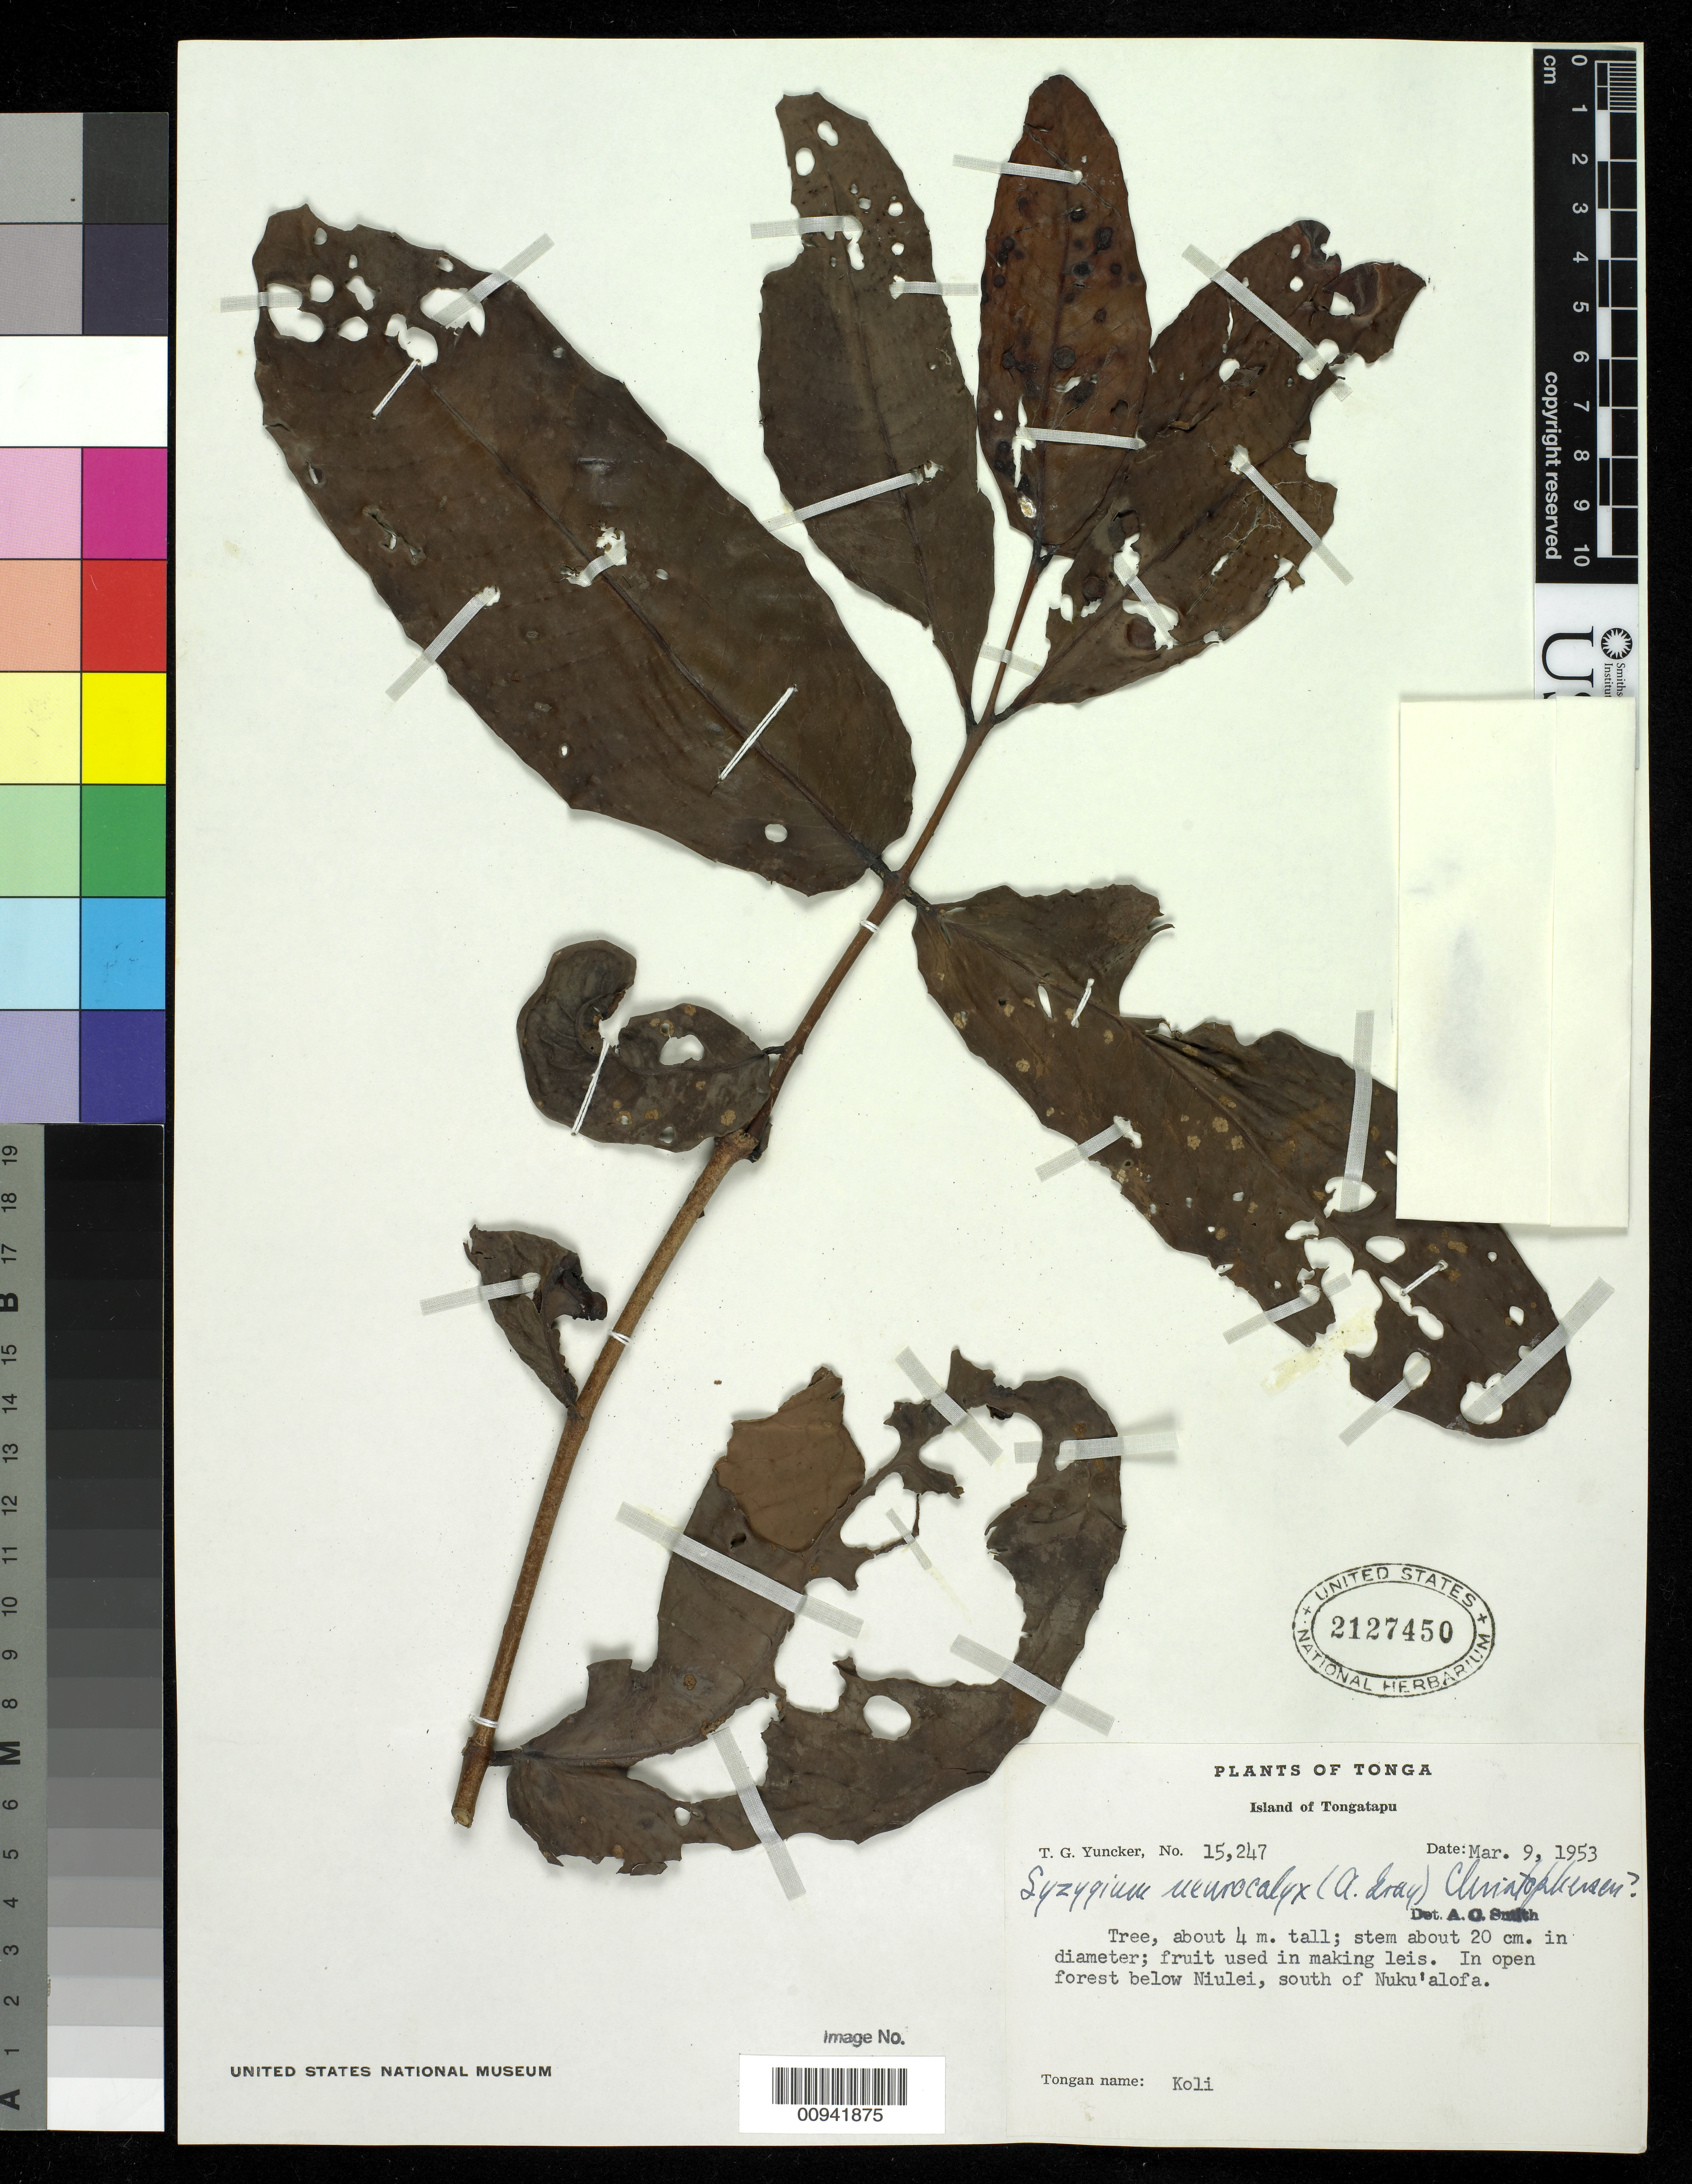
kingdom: Plantae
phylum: Tracheophyta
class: Magnoliopsida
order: Myrtales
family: Myrtaceae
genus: Syzygium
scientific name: Syzygium neurocalyx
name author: (A. Gray) Christoph.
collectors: T. G. Yuncker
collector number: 15247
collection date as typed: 09 Mar 1953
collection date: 1953-03-09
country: Tonga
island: Tongatapu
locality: South of Nuku'alofa.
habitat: In open forest below Niulei.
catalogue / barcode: US 2127450